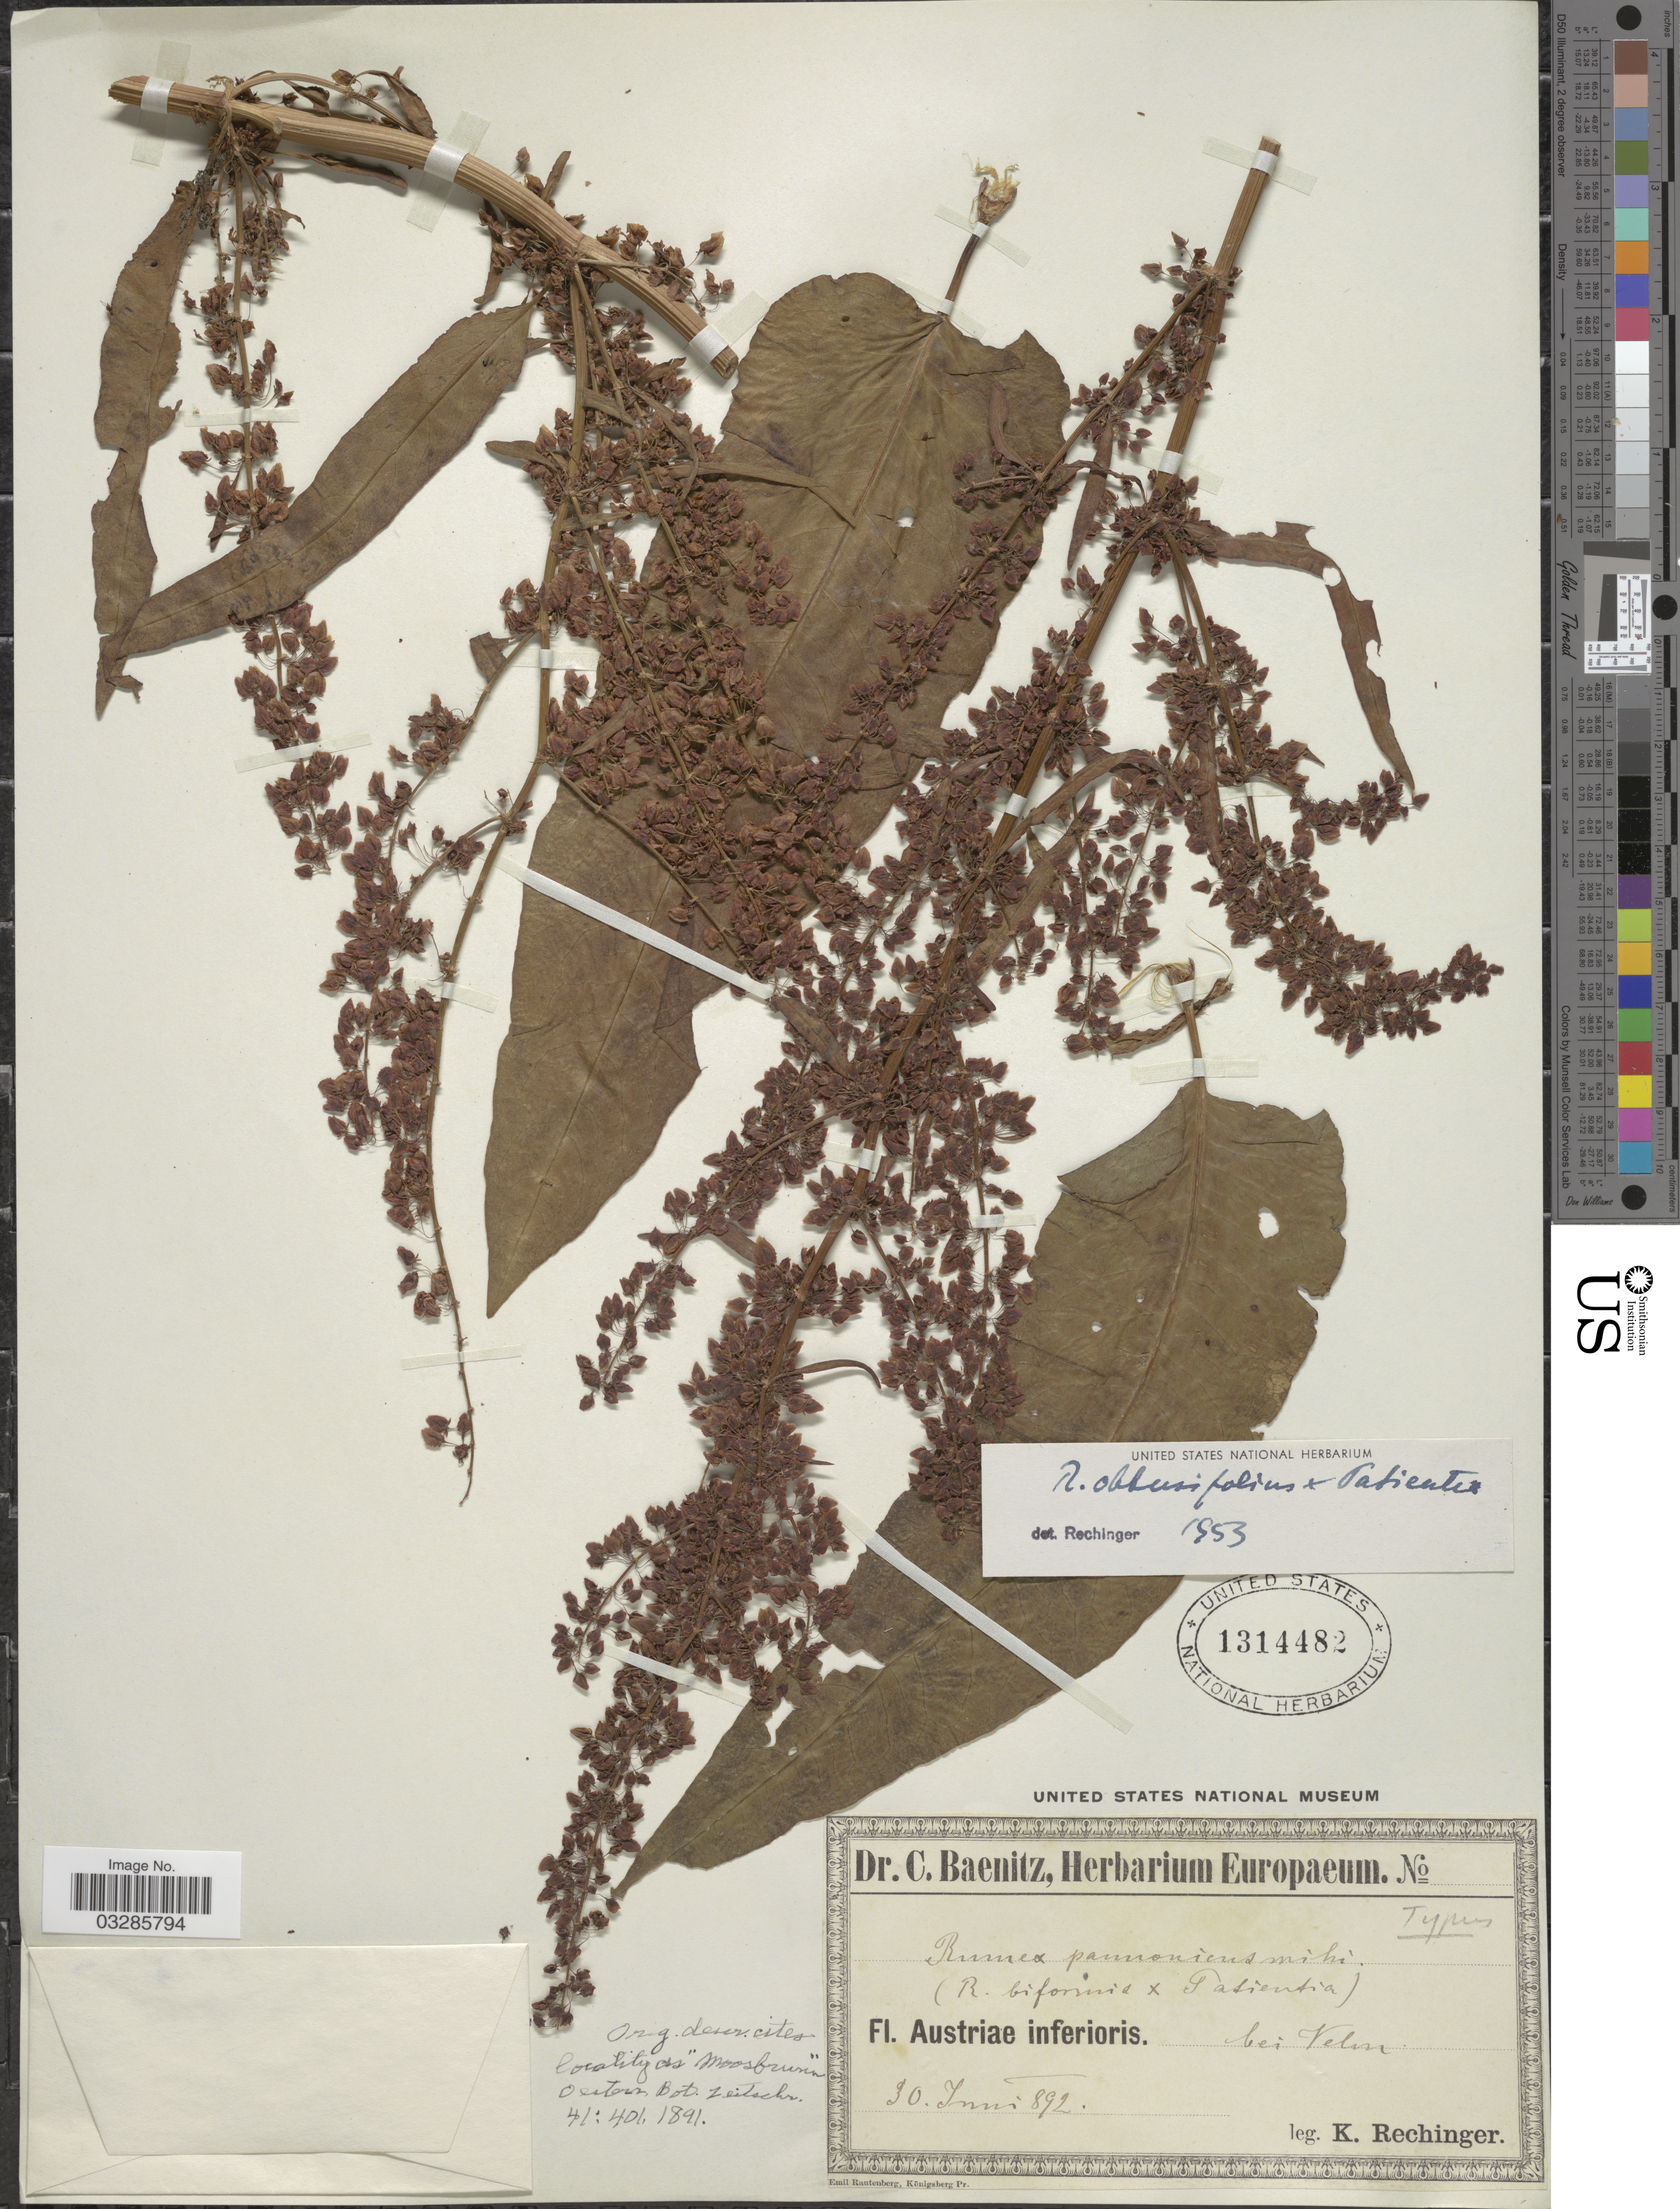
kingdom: Plantae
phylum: Tracheophyta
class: Magnoliopsida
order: Caryophyllales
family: Polygonaceae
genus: Rumex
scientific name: Rumex x pannonicus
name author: Rech.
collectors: K. Rechinger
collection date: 1892-06-30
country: Austria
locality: Austriae inferioris. bei Velm.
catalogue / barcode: US 1314482